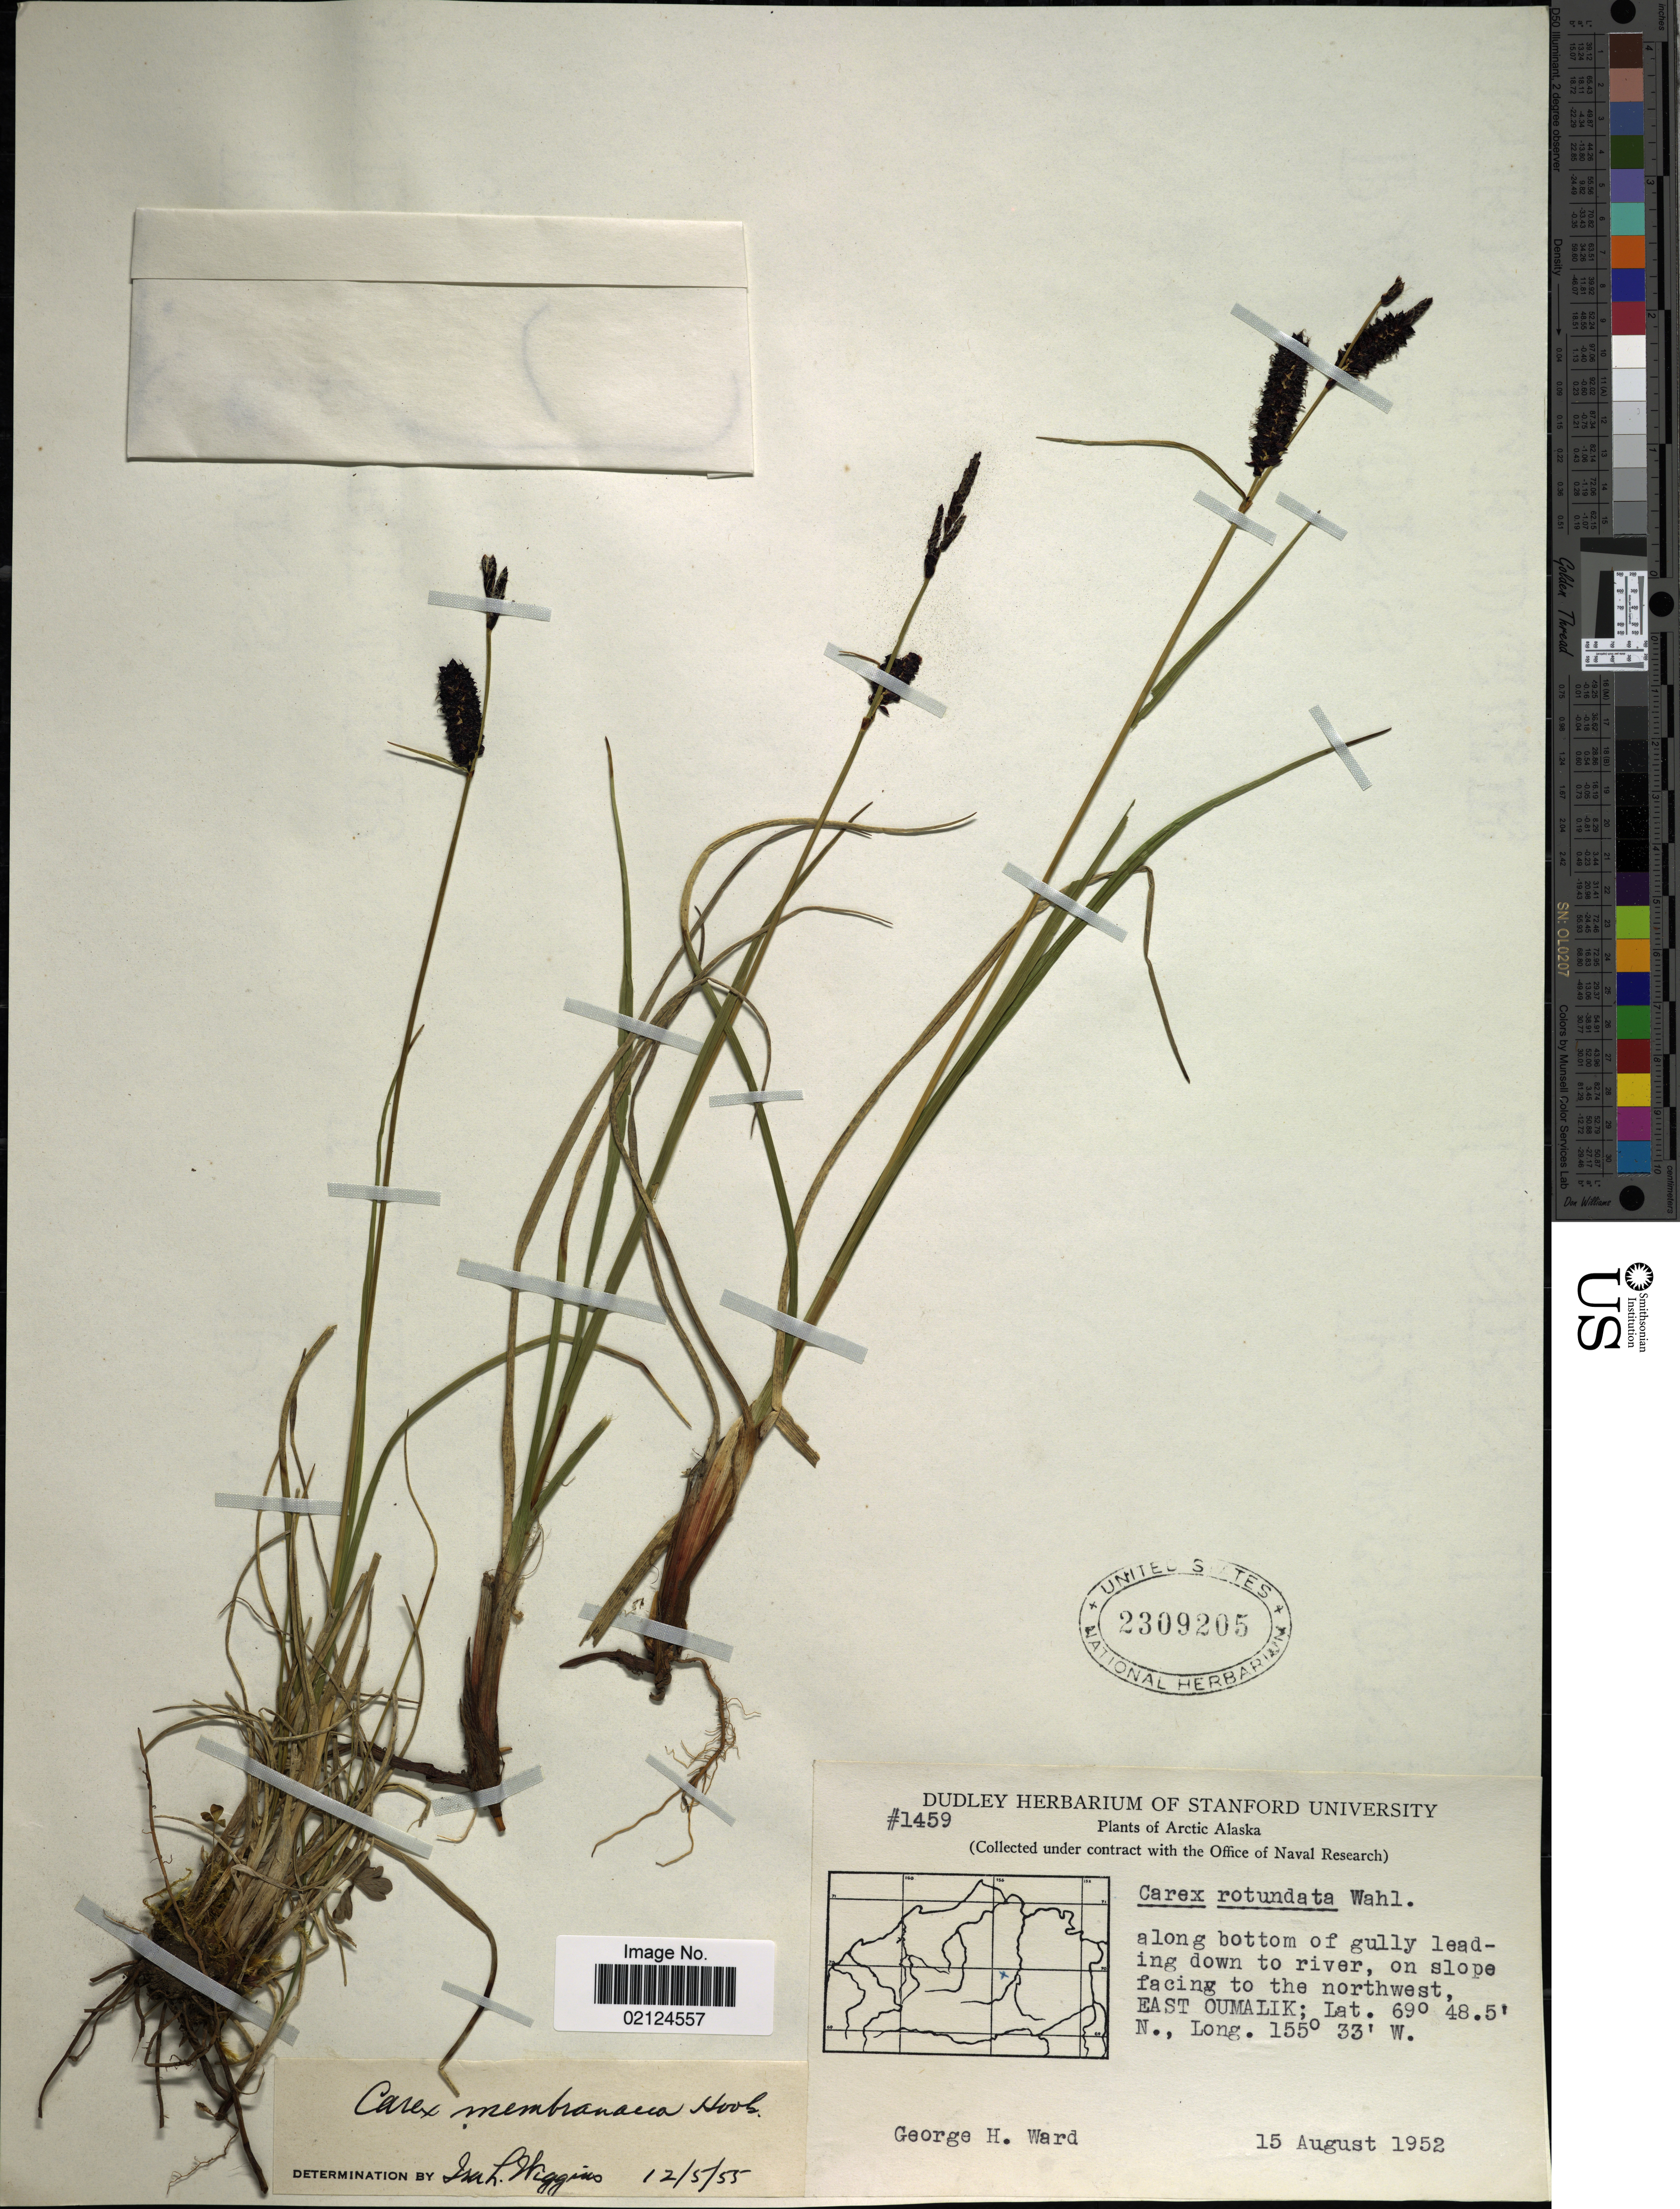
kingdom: Plantae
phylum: Tracheophyta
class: Liliopsida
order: Poales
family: Cyperaceae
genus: Carex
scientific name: Carex membranacea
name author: Hook.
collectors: G. H. Ward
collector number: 1459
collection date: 1952-08-15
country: United States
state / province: Alaska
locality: Arctic Alaska, along bottom of gully leading down to river, on slope facing to the northwest, East Oumalik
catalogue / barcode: US 2309205